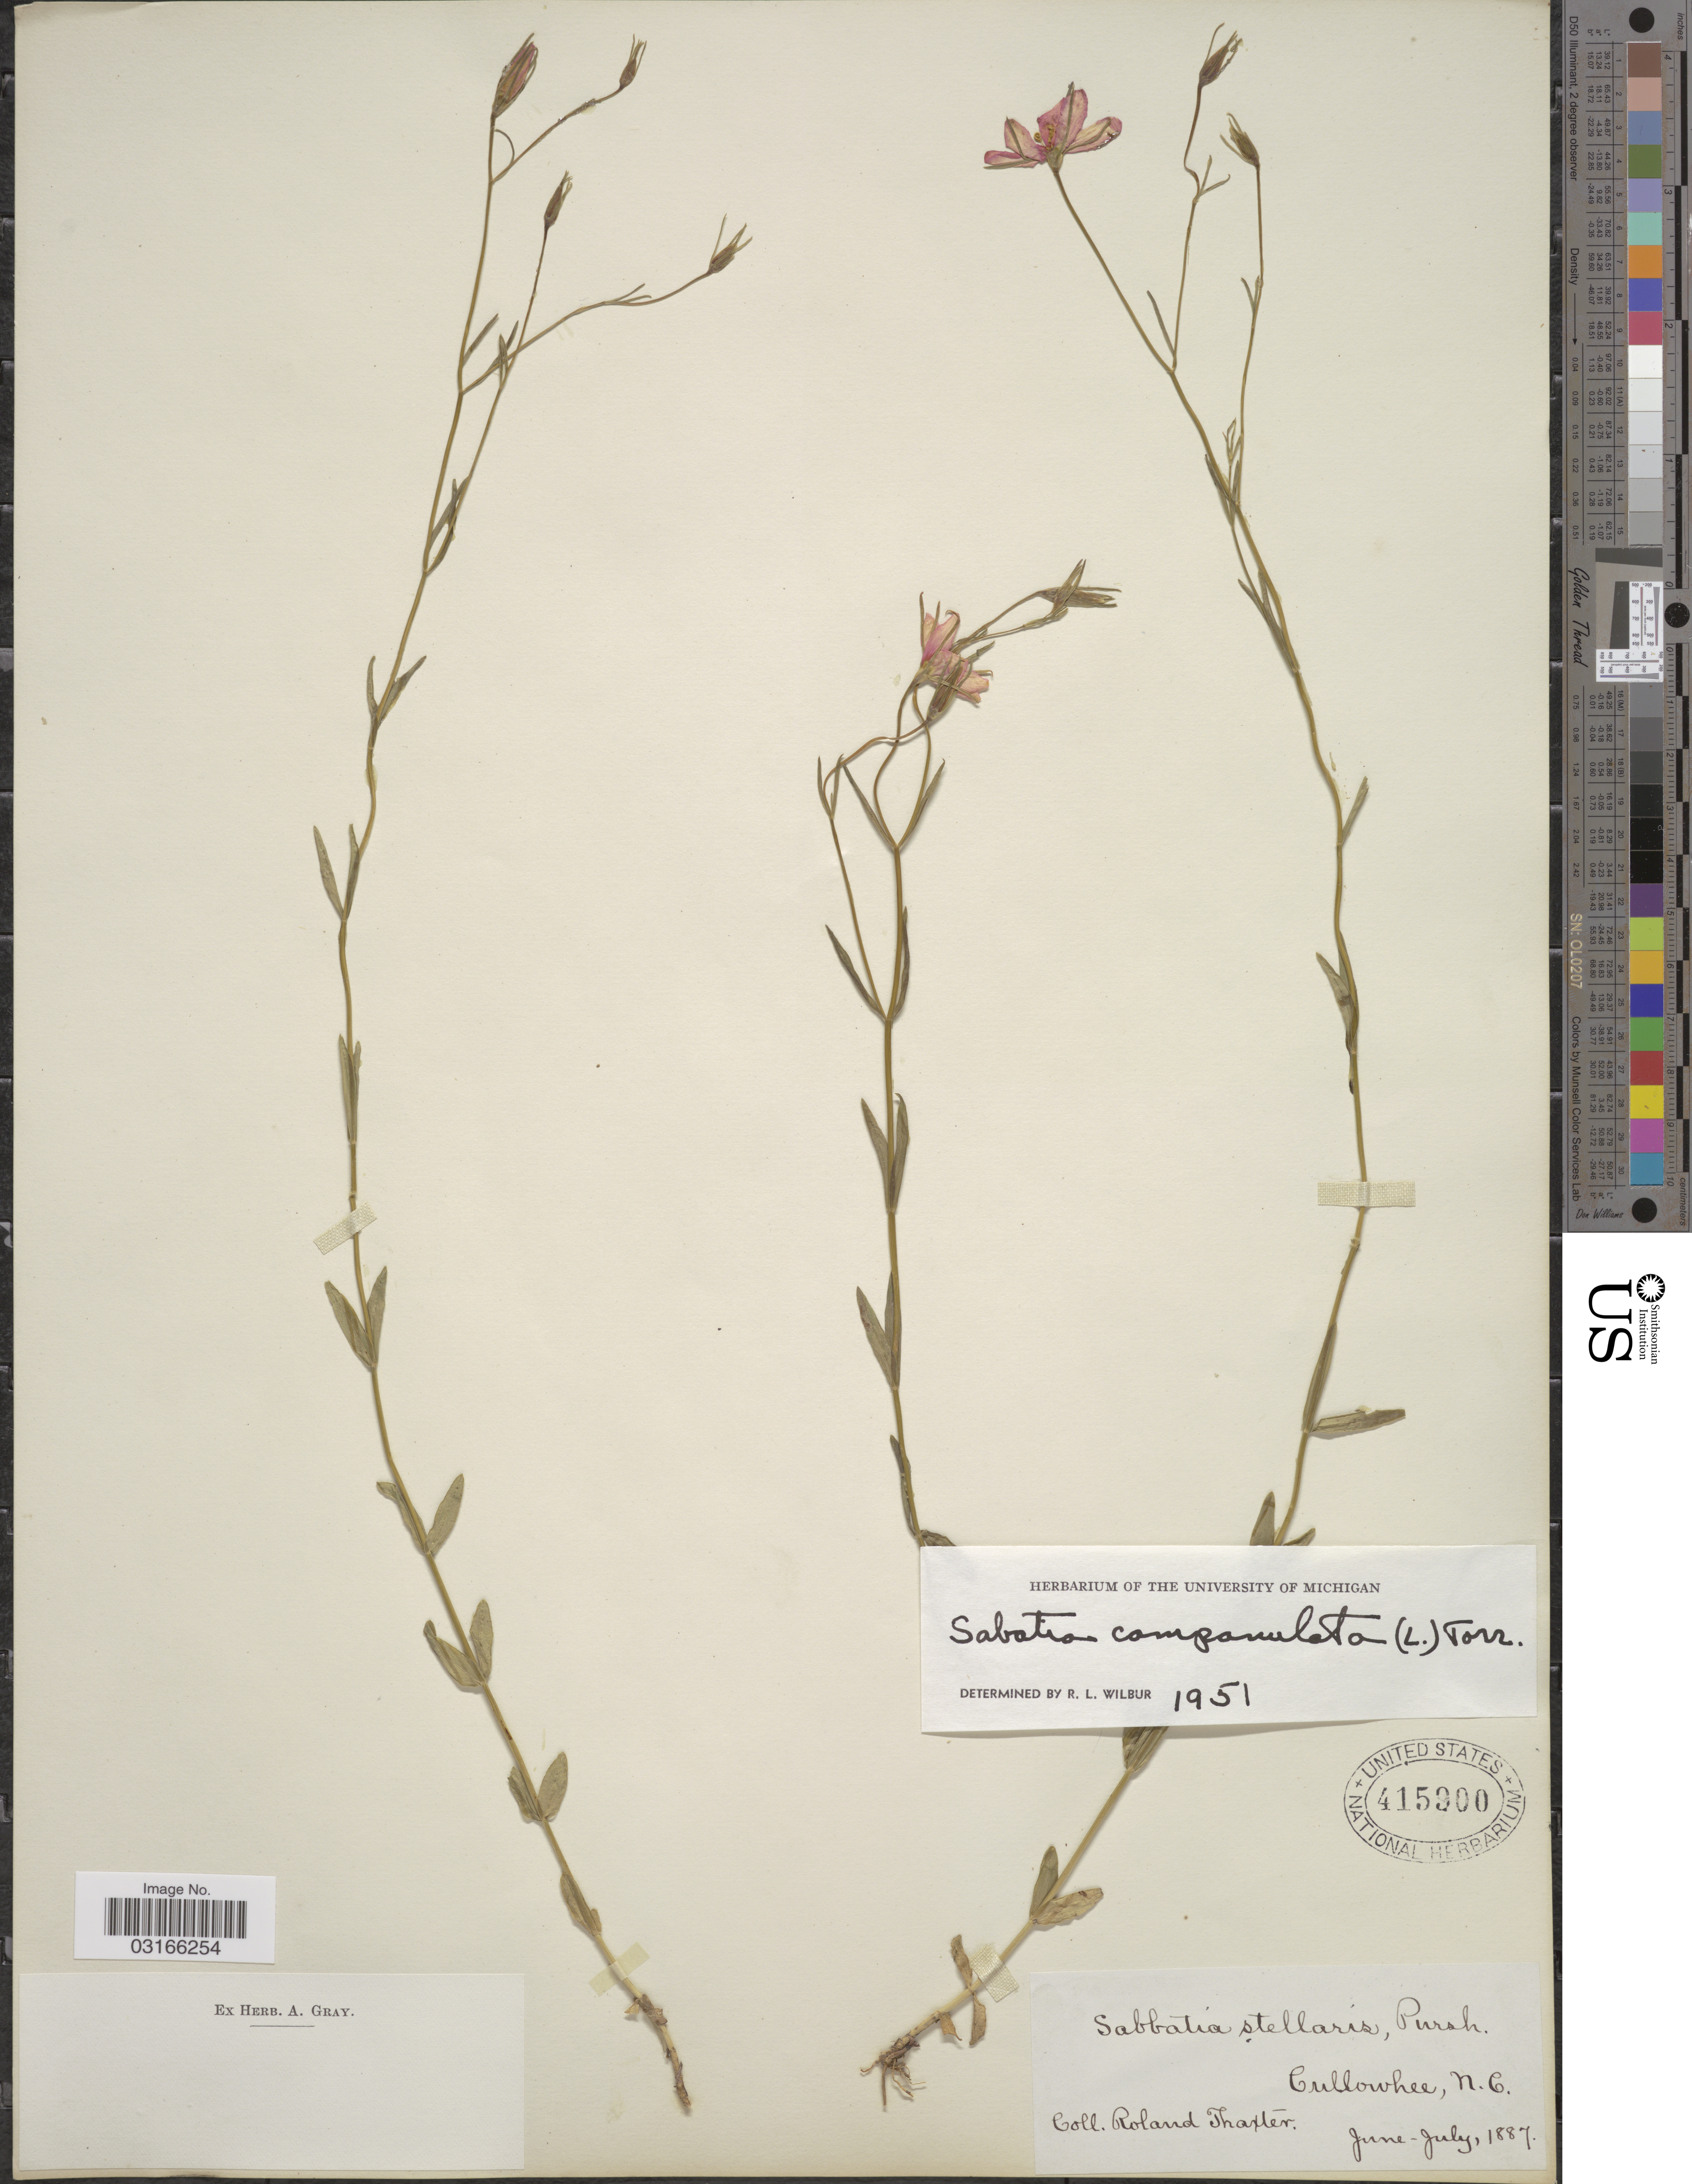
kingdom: Plantae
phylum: Tracheophyta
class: Magnoliopsida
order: Gentianales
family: Gentianaceae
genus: Sabatia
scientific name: Sabatia campanulata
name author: (L.) Torr.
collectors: R. Thaxter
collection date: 1887-06/1887-07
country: United States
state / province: North Carolina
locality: Cullowhee.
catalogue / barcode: US 415900